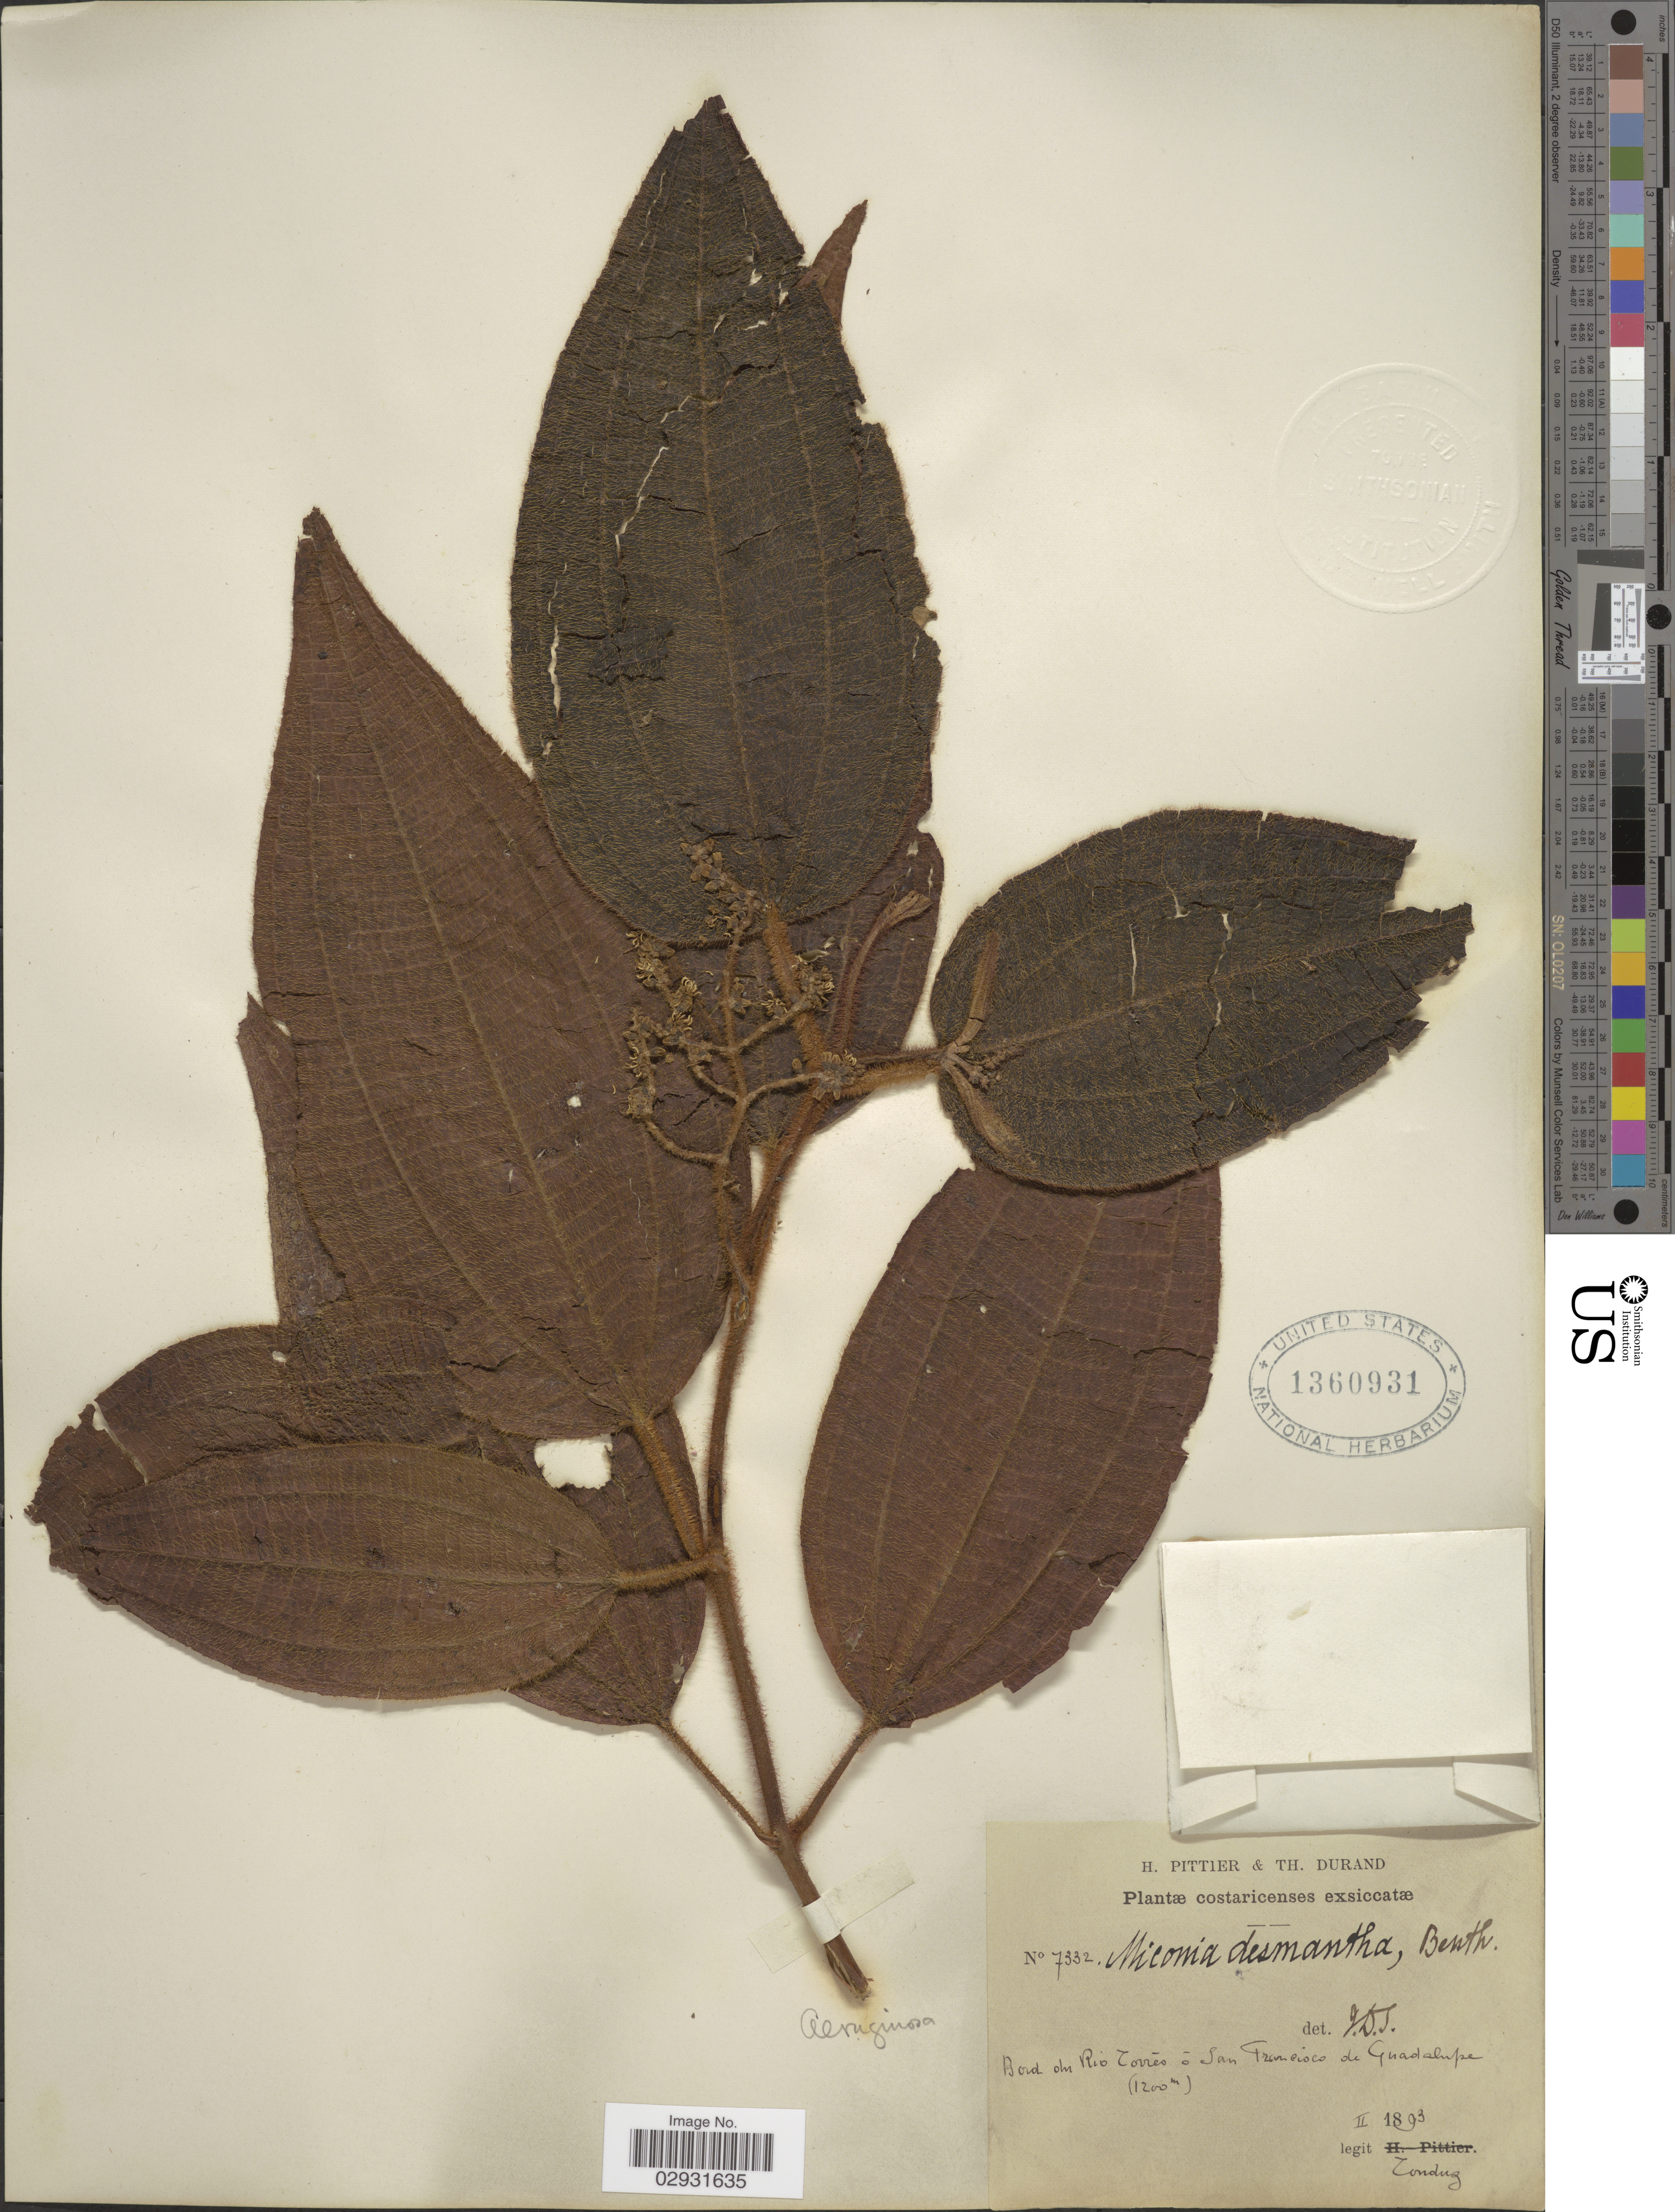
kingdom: Plantae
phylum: Tracheophyta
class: Magnoliopsida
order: Myrtales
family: Melastomataceae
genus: Miconia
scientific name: Miconia aeruginosa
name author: Naudin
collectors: Tonduz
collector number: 7332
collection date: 1893-02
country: Costa Rica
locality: Bords du Rio Torres á Francisco de Guadalupe.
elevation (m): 1200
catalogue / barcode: US 1360931